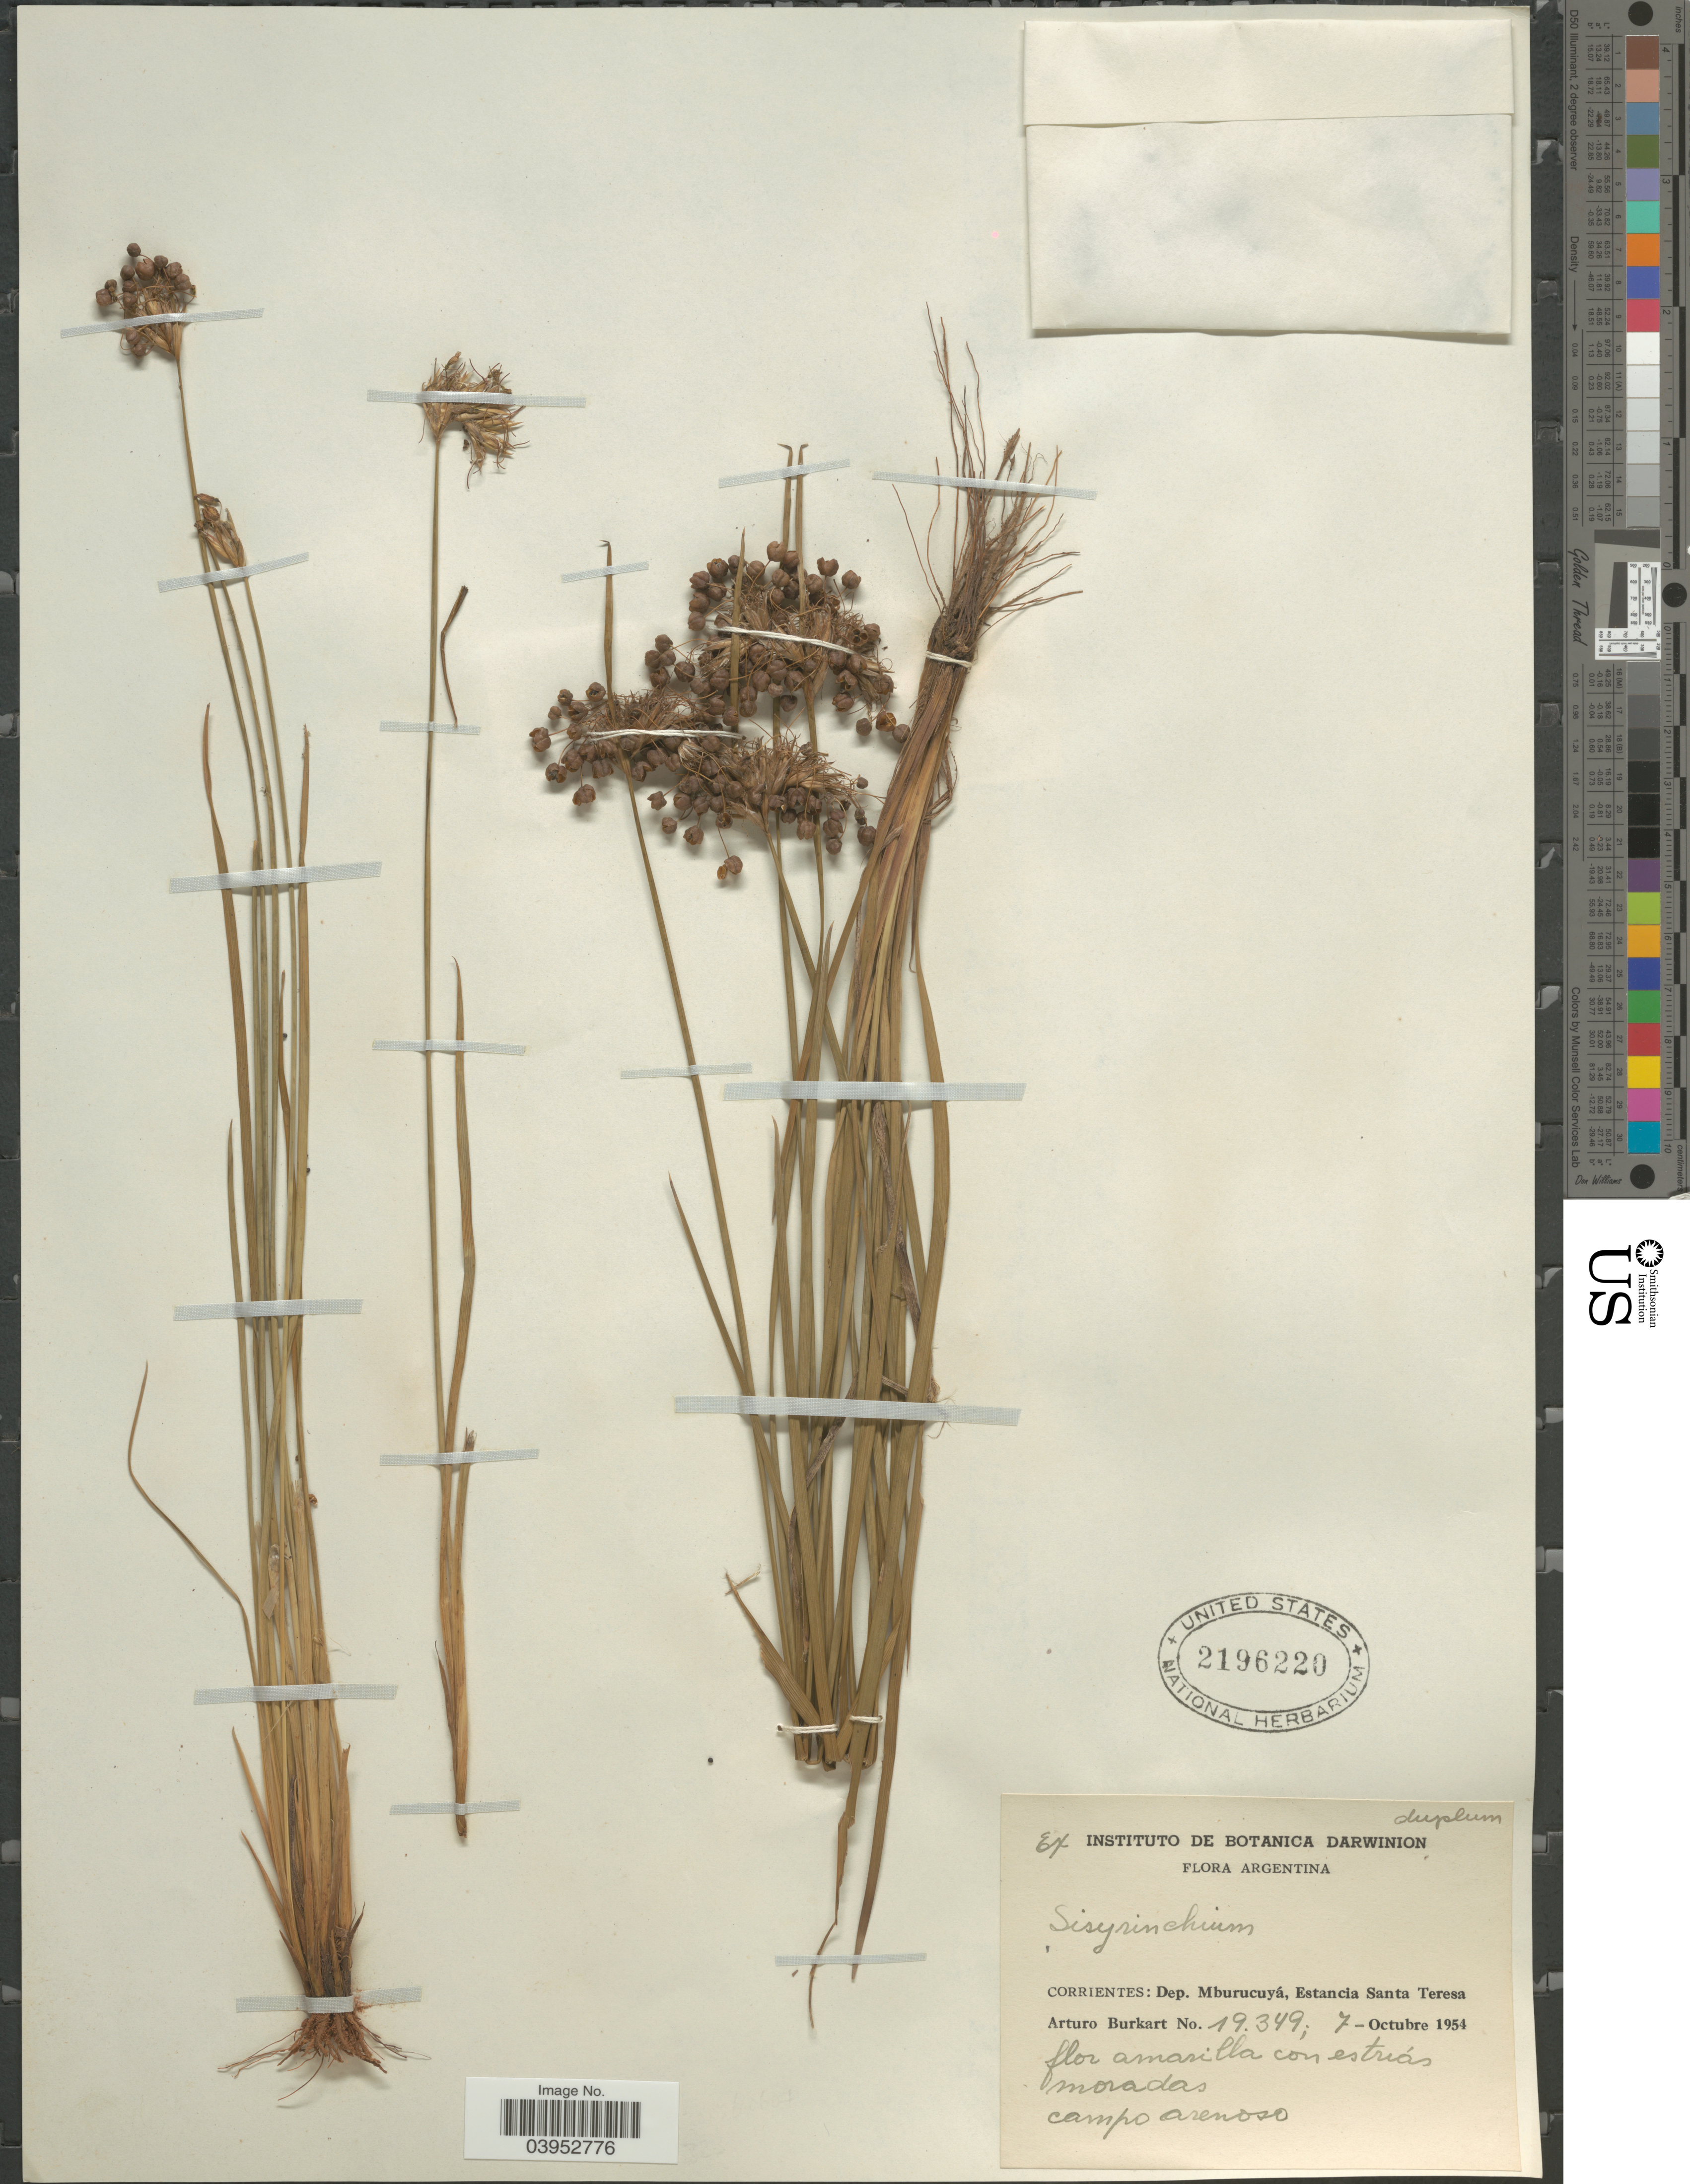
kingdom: Plantae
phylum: Tracheophyta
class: Liliopsida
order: Asparagales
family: Iridaceae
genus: Sisyrinchium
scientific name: Sisyrinchium sp.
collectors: A. E. Burkart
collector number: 19349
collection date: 1954-10-07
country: Argentina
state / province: Corrientes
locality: Dep. Mburucuyá, Estancia Santa Teresa.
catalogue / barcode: US 2196220